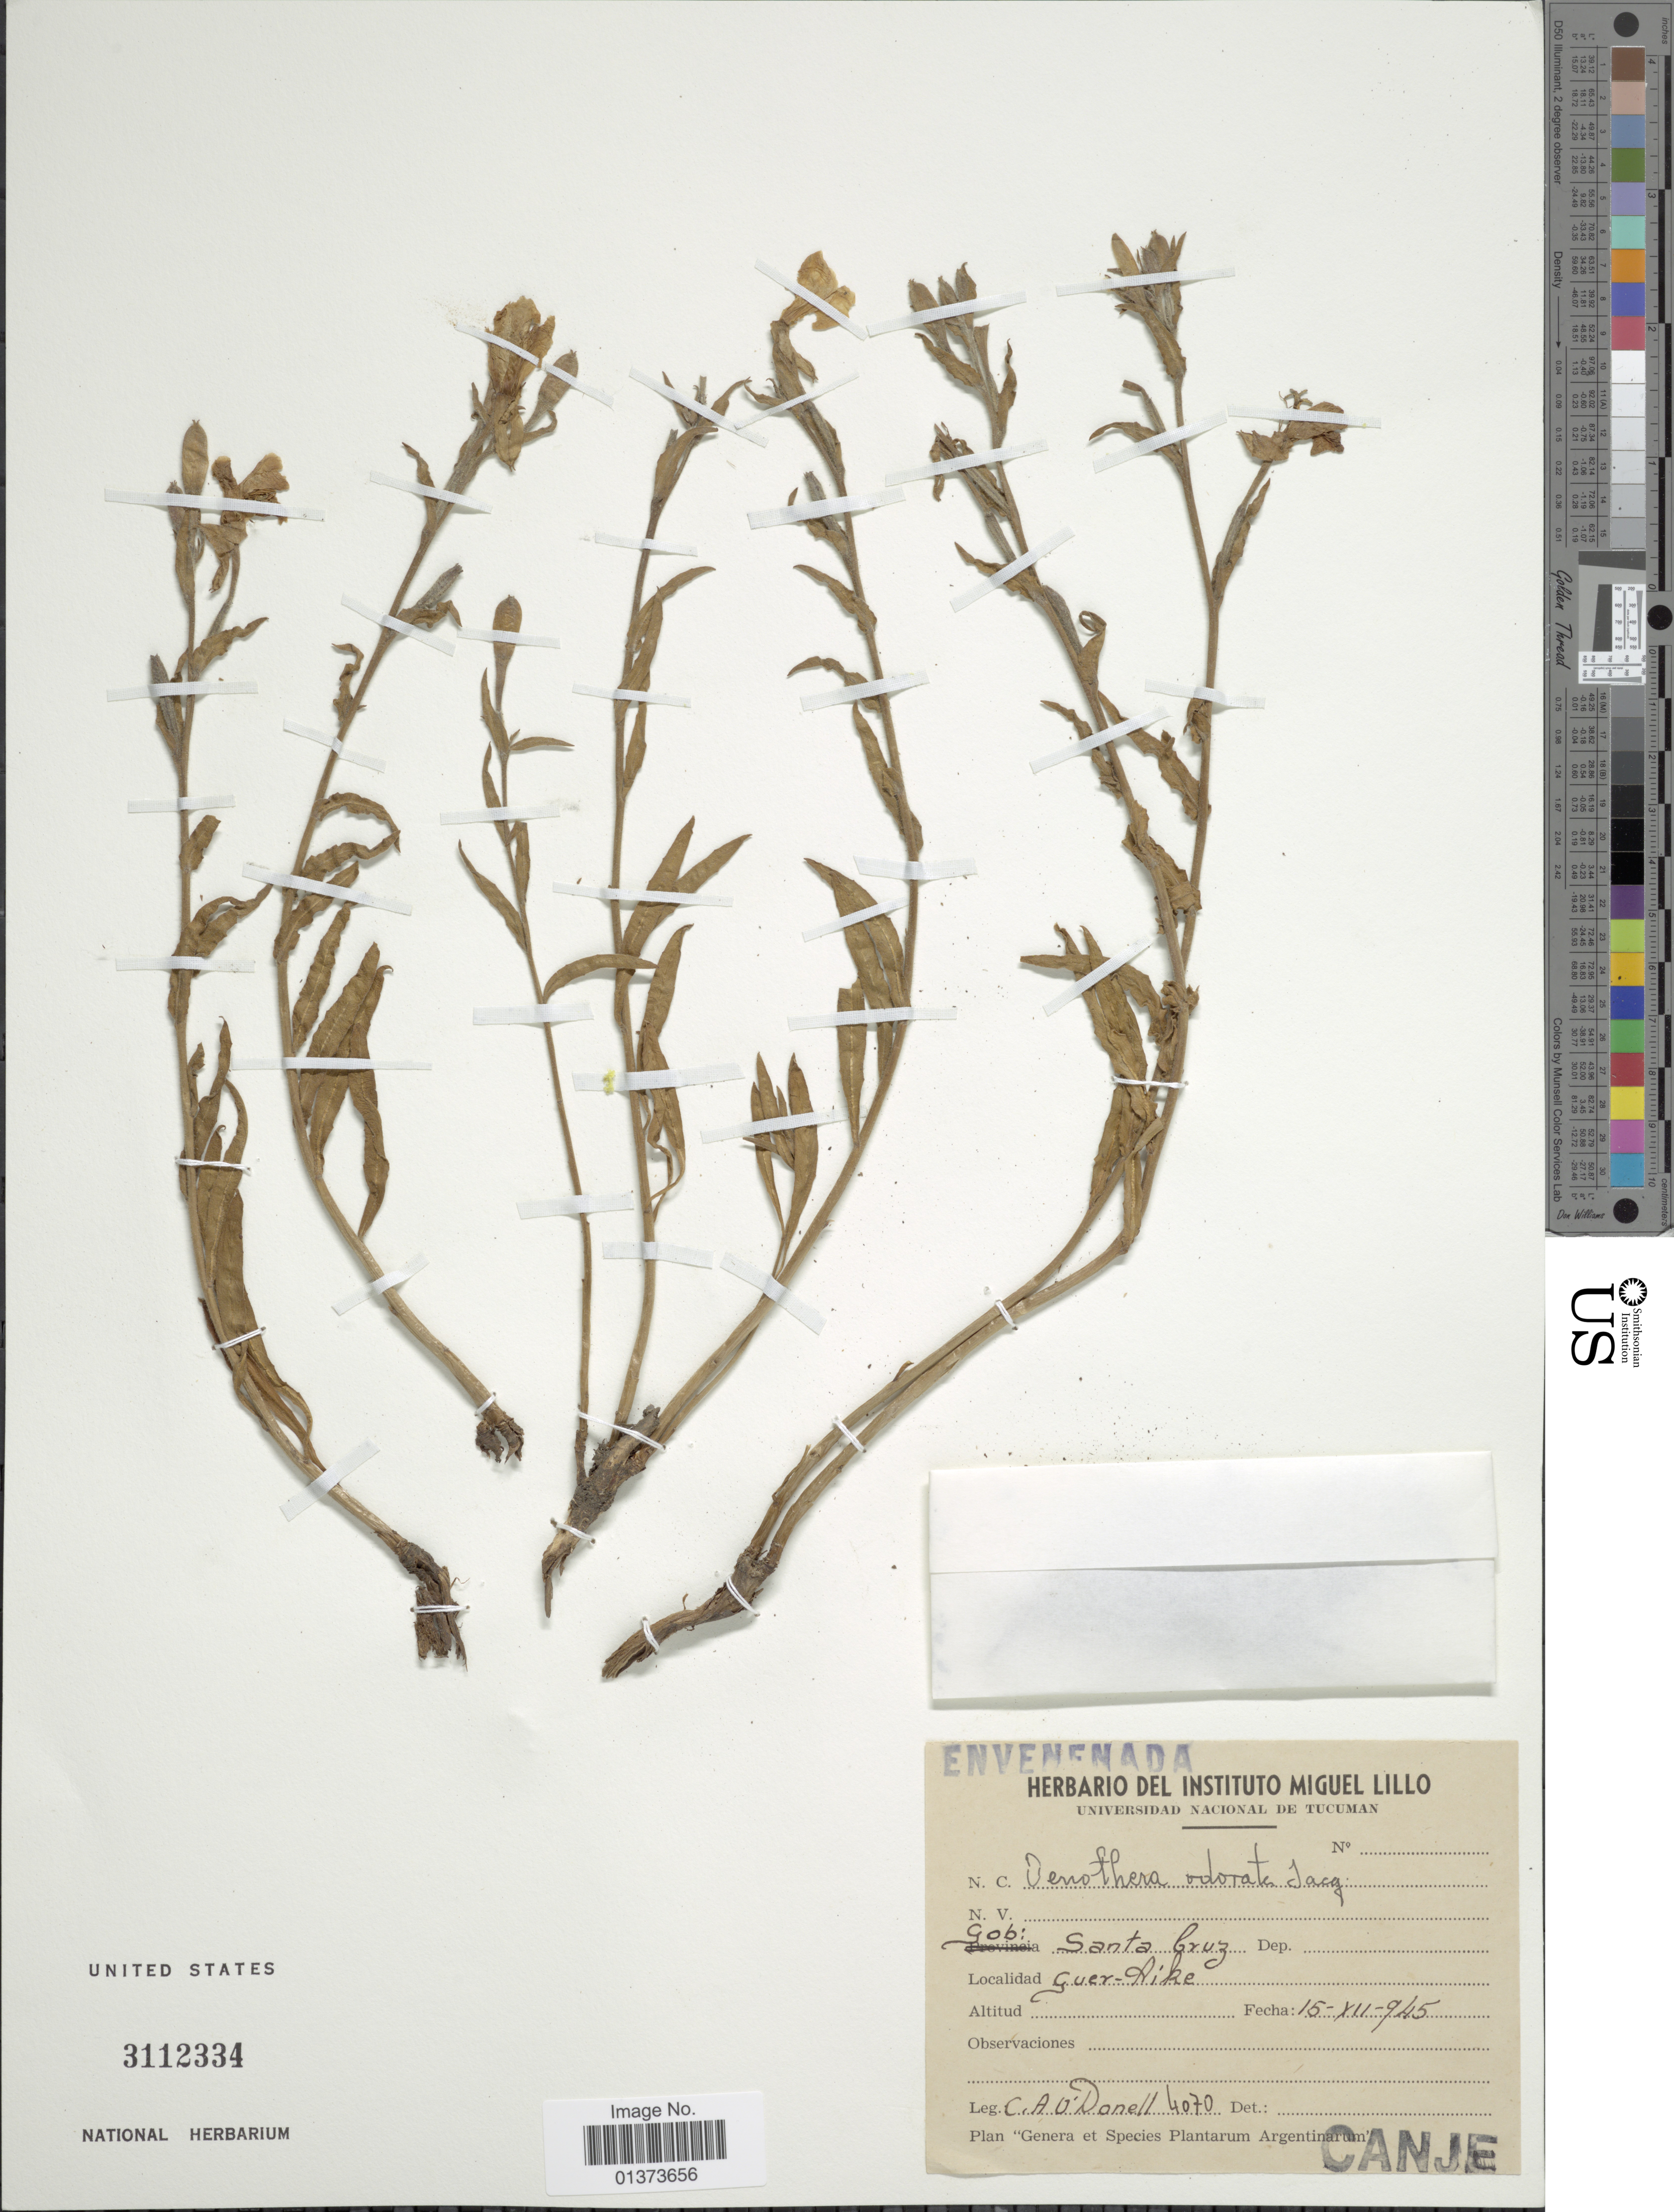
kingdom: Plantae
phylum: Tracheophyta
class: Magnoliopsida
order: Myrtales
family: Onagraceae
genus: Oenothera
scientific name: Oenothera odorata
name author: Jacq.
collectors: C. A. O'Donell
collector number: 4070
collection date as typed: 945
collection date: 1945-12-15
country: Argentina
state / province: Santa Cruz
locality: Guer-Aike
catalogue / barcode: US 3112334